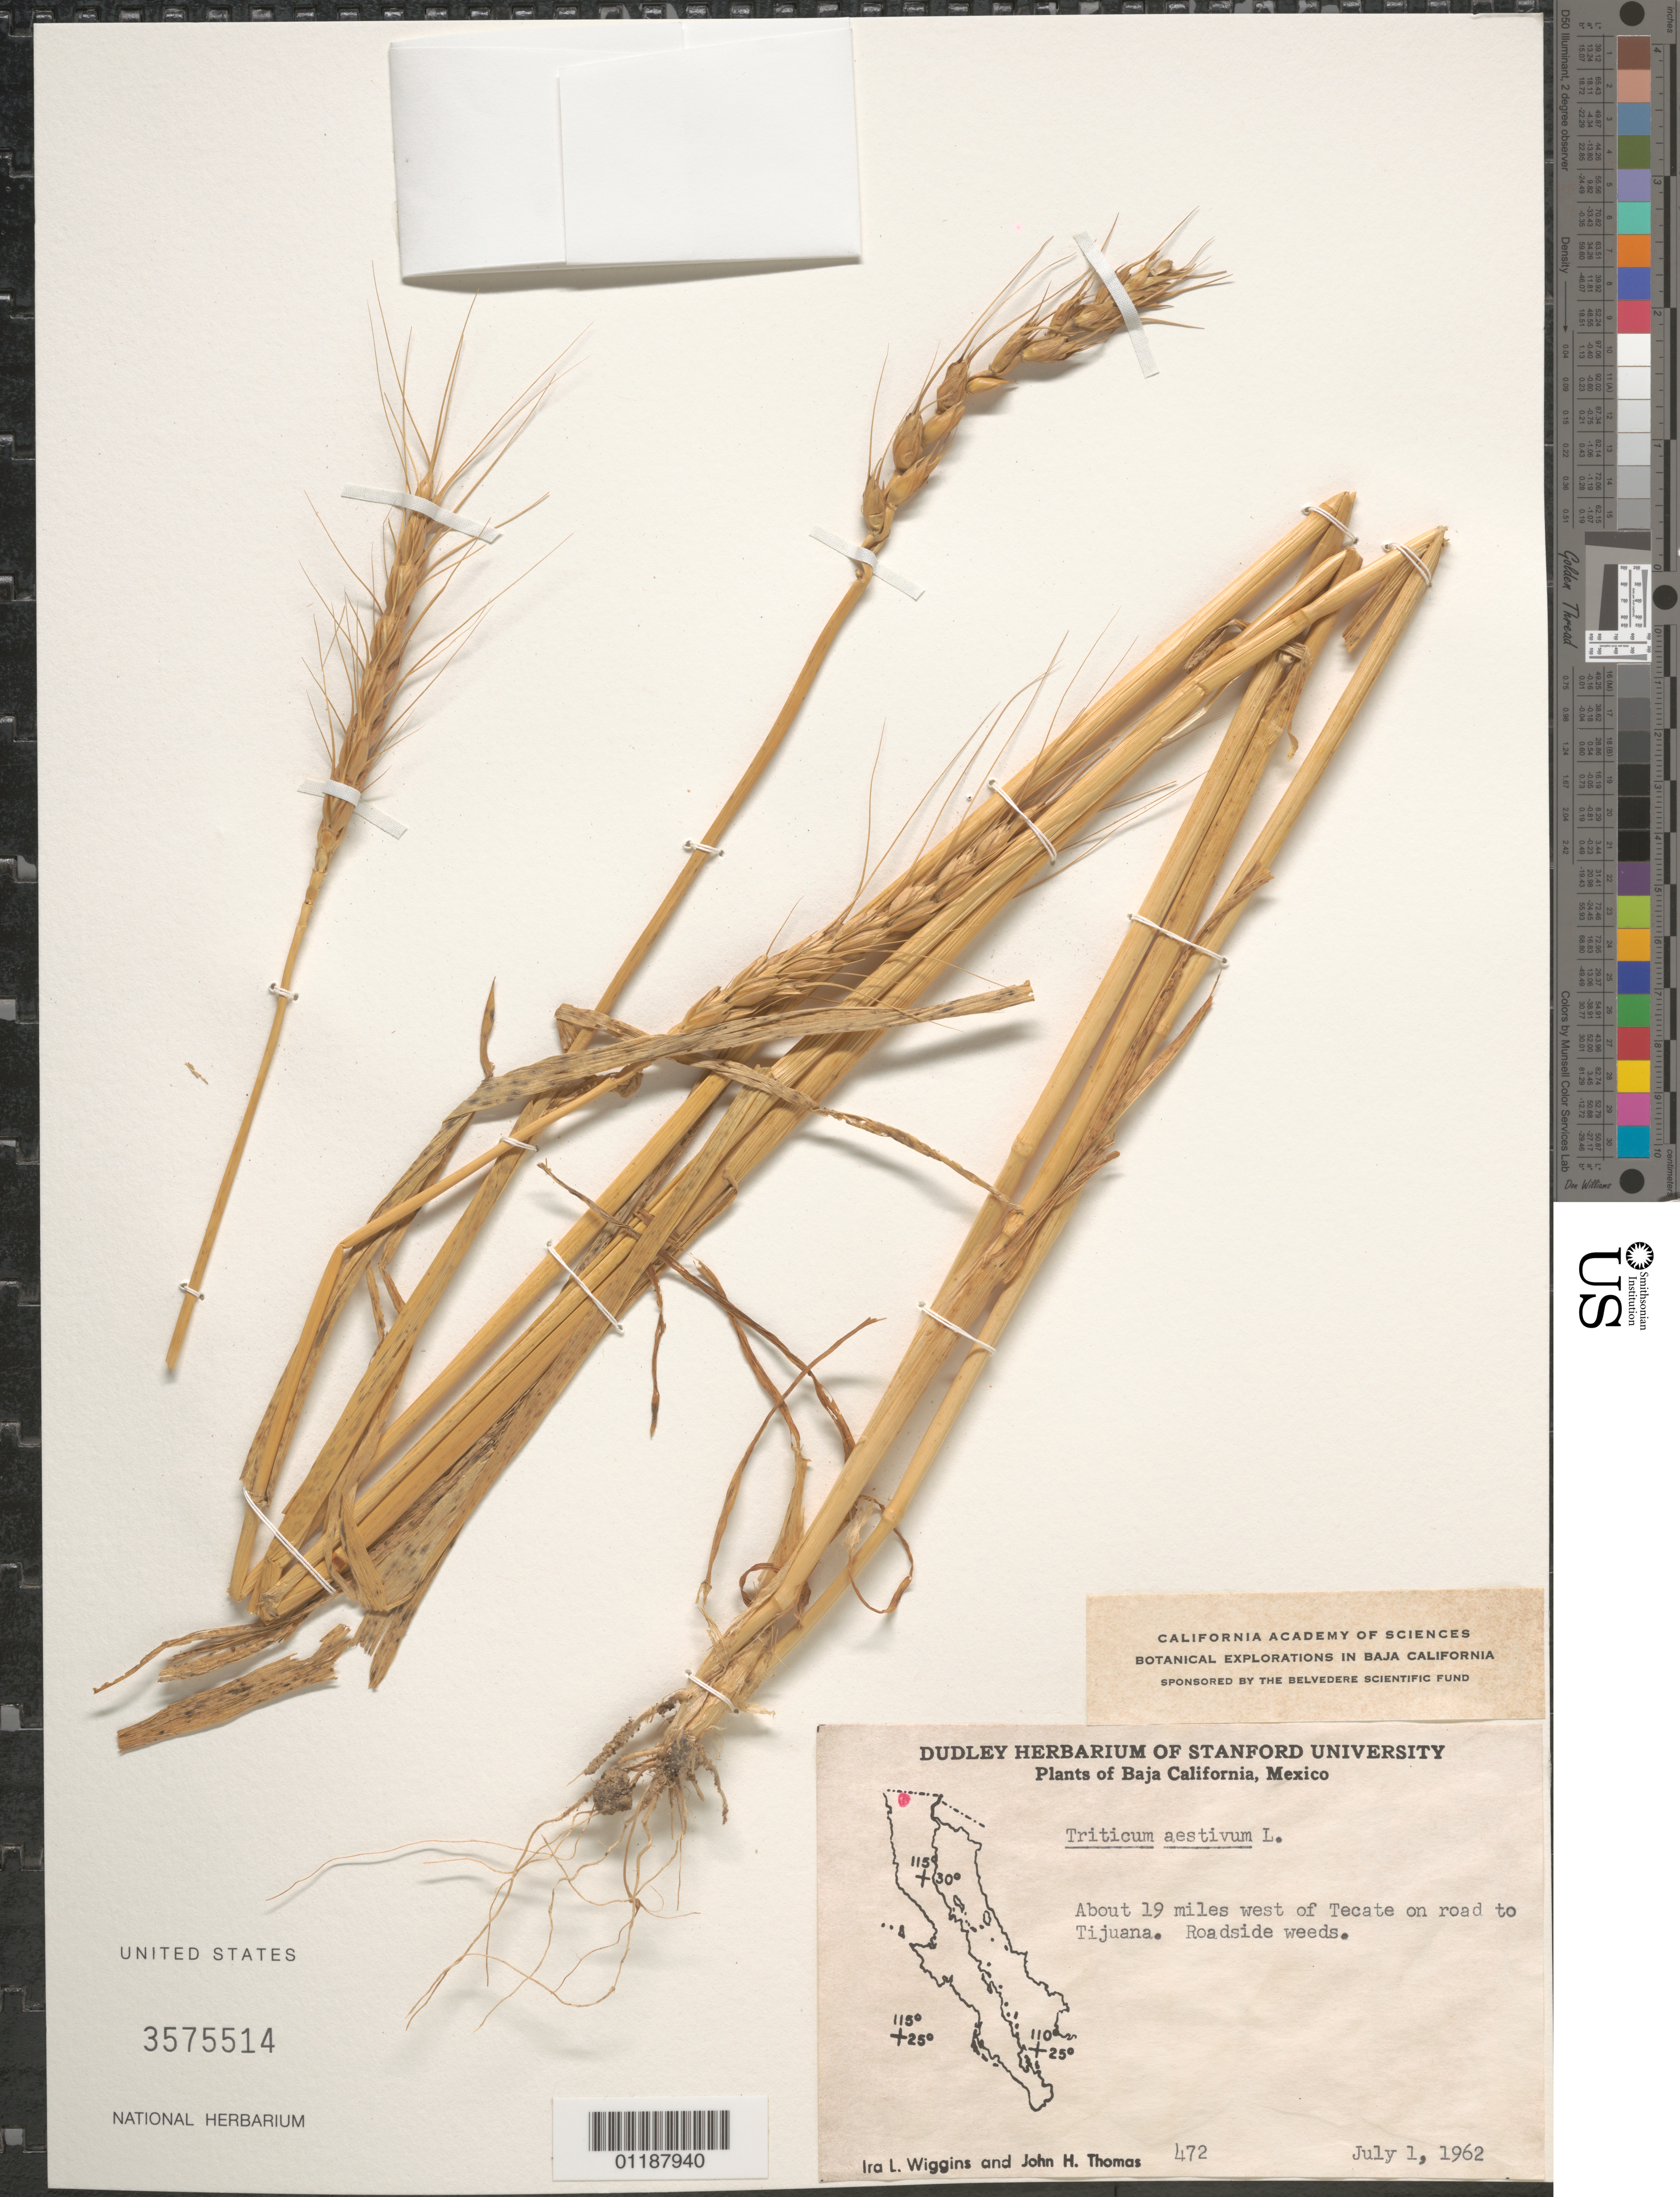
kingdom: Plantae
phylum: Tracheophyta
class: Liliopsida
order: Poales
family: Poaceae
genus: Triticum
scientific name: Triticum aestivum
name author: L.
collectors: I. L. Wiggins & J. H. Thomas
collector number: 472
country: Mexico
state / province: Baja California Norte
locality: W of Tecate on road to Tijuana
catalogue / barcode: US 3575514